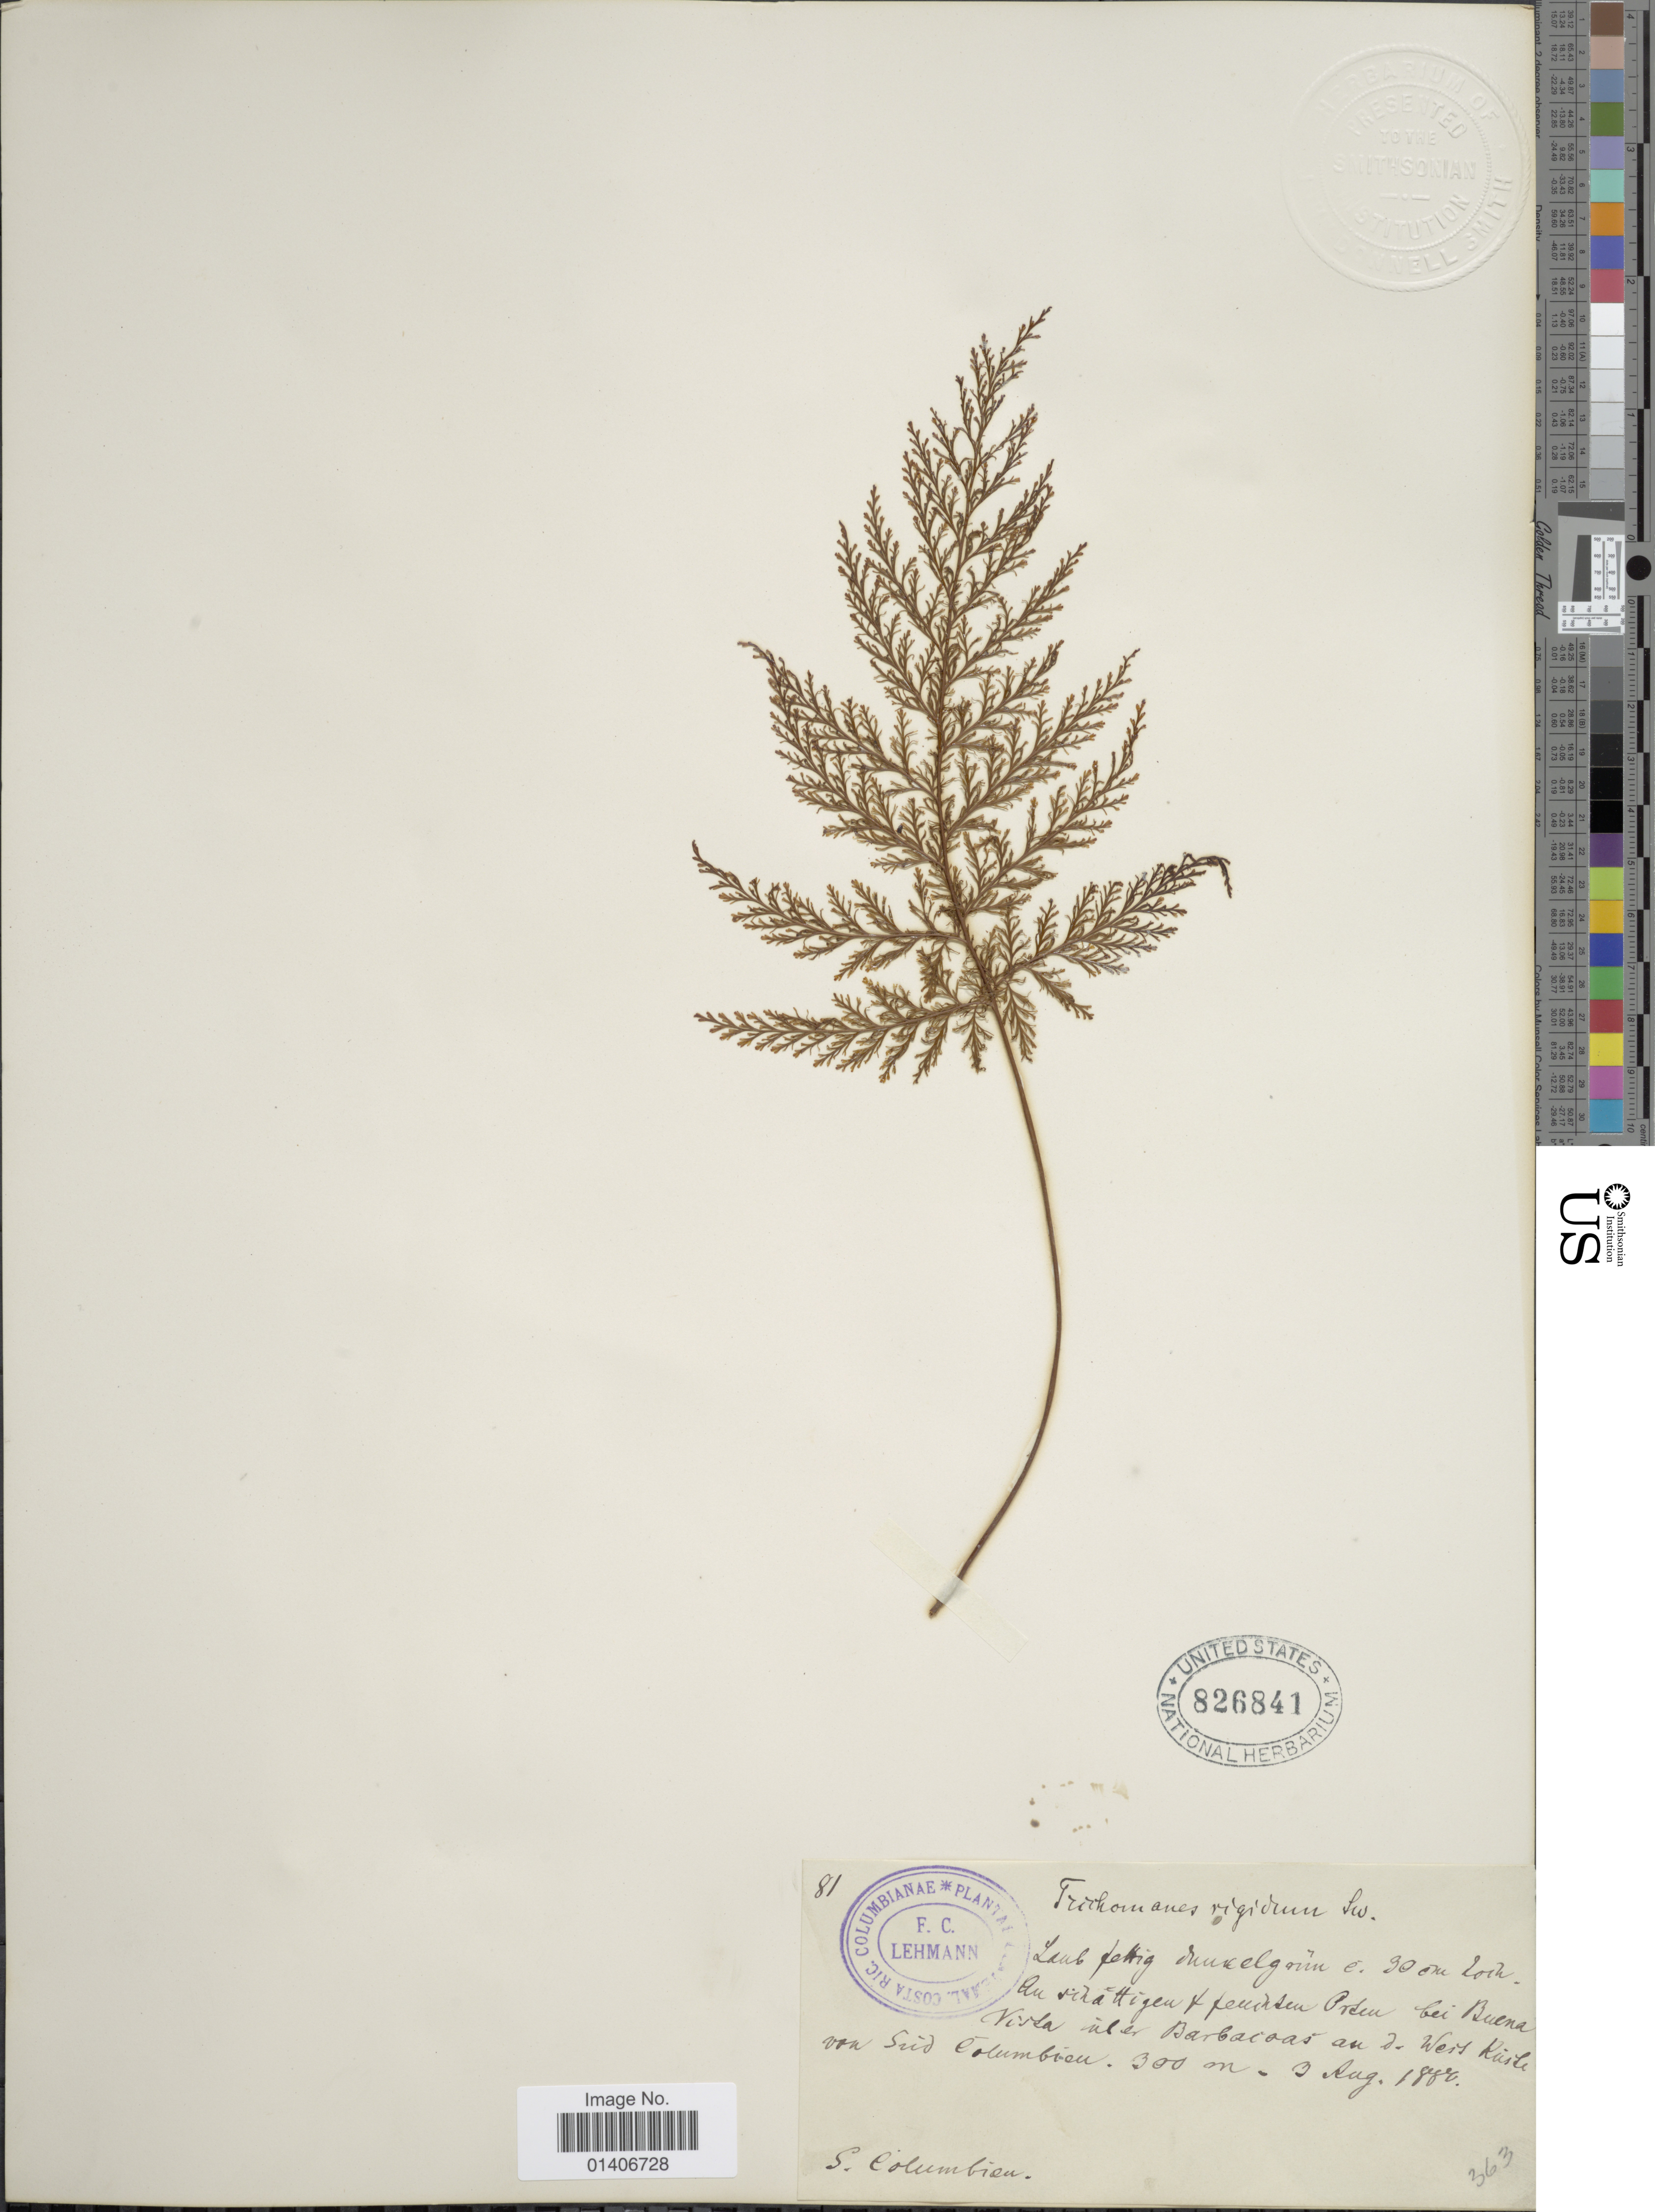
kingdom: Plantae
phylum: Tracheophyta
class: Polypodiopsida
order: Hymenophyllales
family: Hymenophyllaceae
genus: Abrodictyum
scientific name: Abrodictyum rigidum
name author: (Sw.) Ebihara & Dubuisson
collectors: F. C. Lehmann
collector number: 81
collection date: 1880-08-03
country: Colombia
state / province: Narino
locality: bei Buena Vista über Barbacoas, Sud Colombien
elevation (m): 300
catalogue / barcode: US 826841